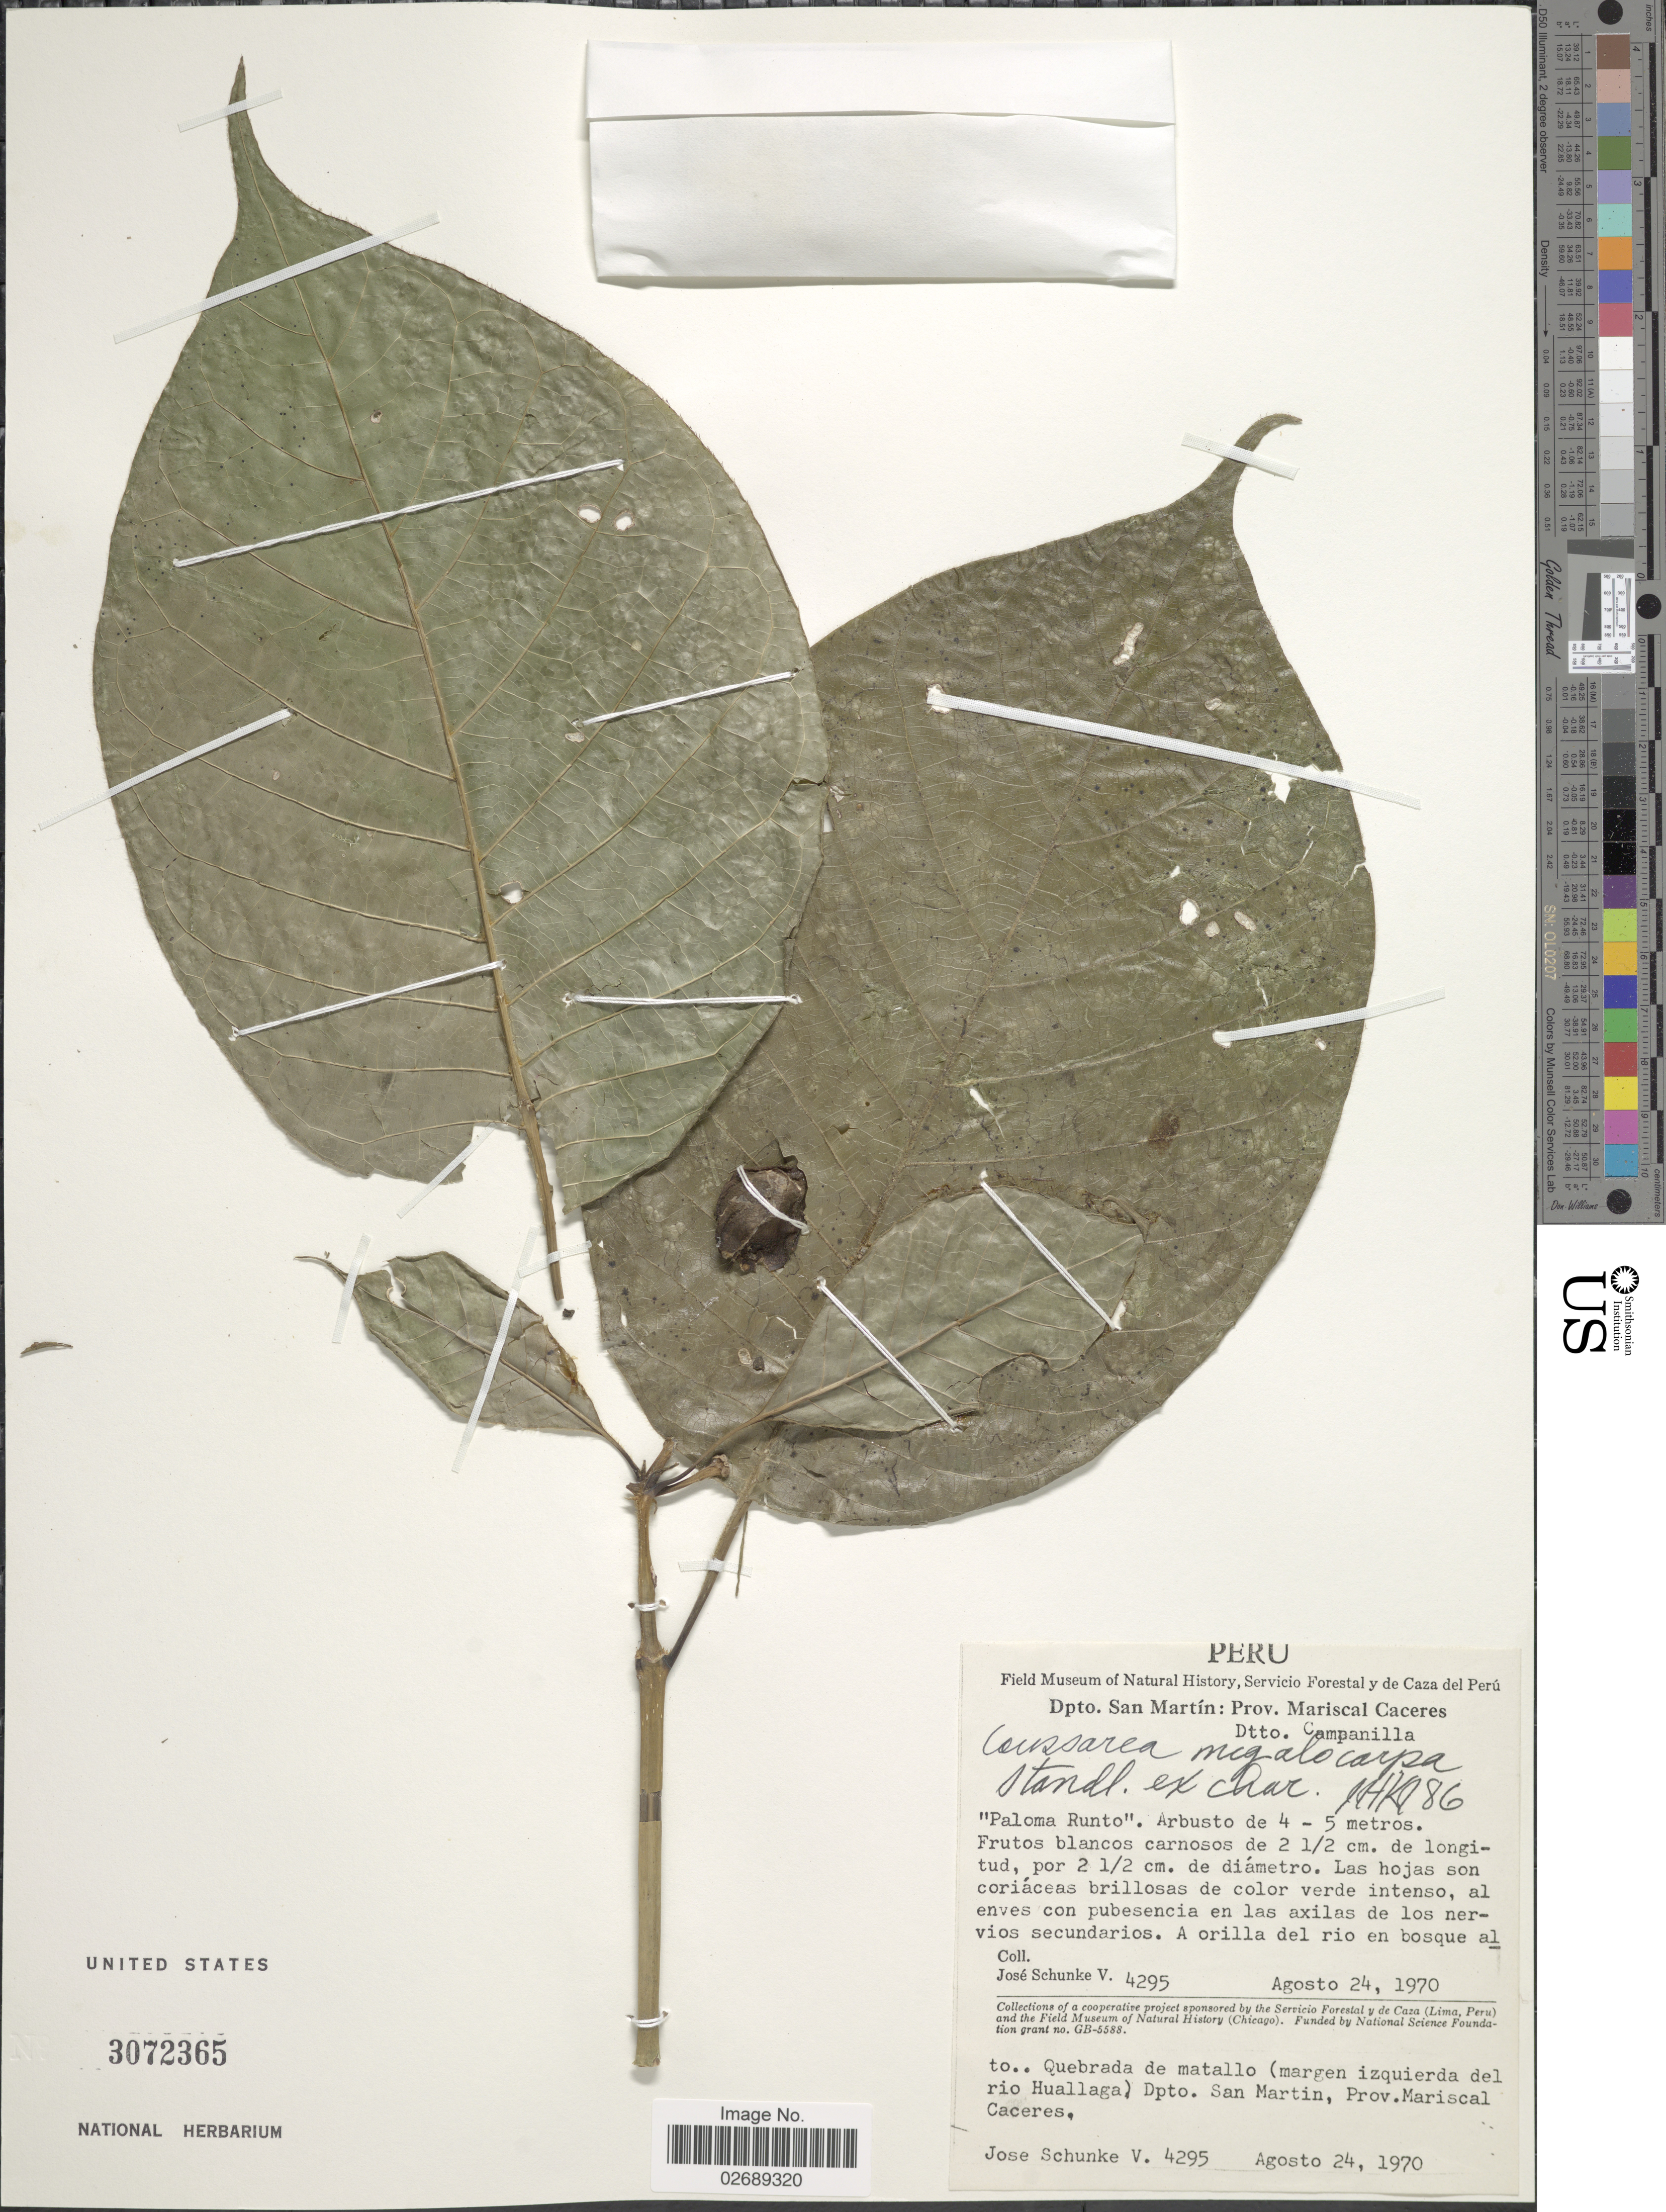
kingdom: Plantae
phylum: Tracheophyta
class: Magnoliopsida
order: Gentianales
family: Rubiaceae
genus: Coussarea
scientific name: Coussarea megalocarpa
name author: Standl.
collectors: J. Schunke Vigo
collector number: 4295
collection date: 1970-08-24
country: Peru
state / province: San Martín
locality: Prov. Mariscal Caceres, Dtto. Campanilla. A orilla del rio en bosque alto. Quebrada de matallo (margen izquierda del rio Huallaga) Dpto. San Martin, Prov. Mariscal Caceres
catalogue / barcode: US 3072365